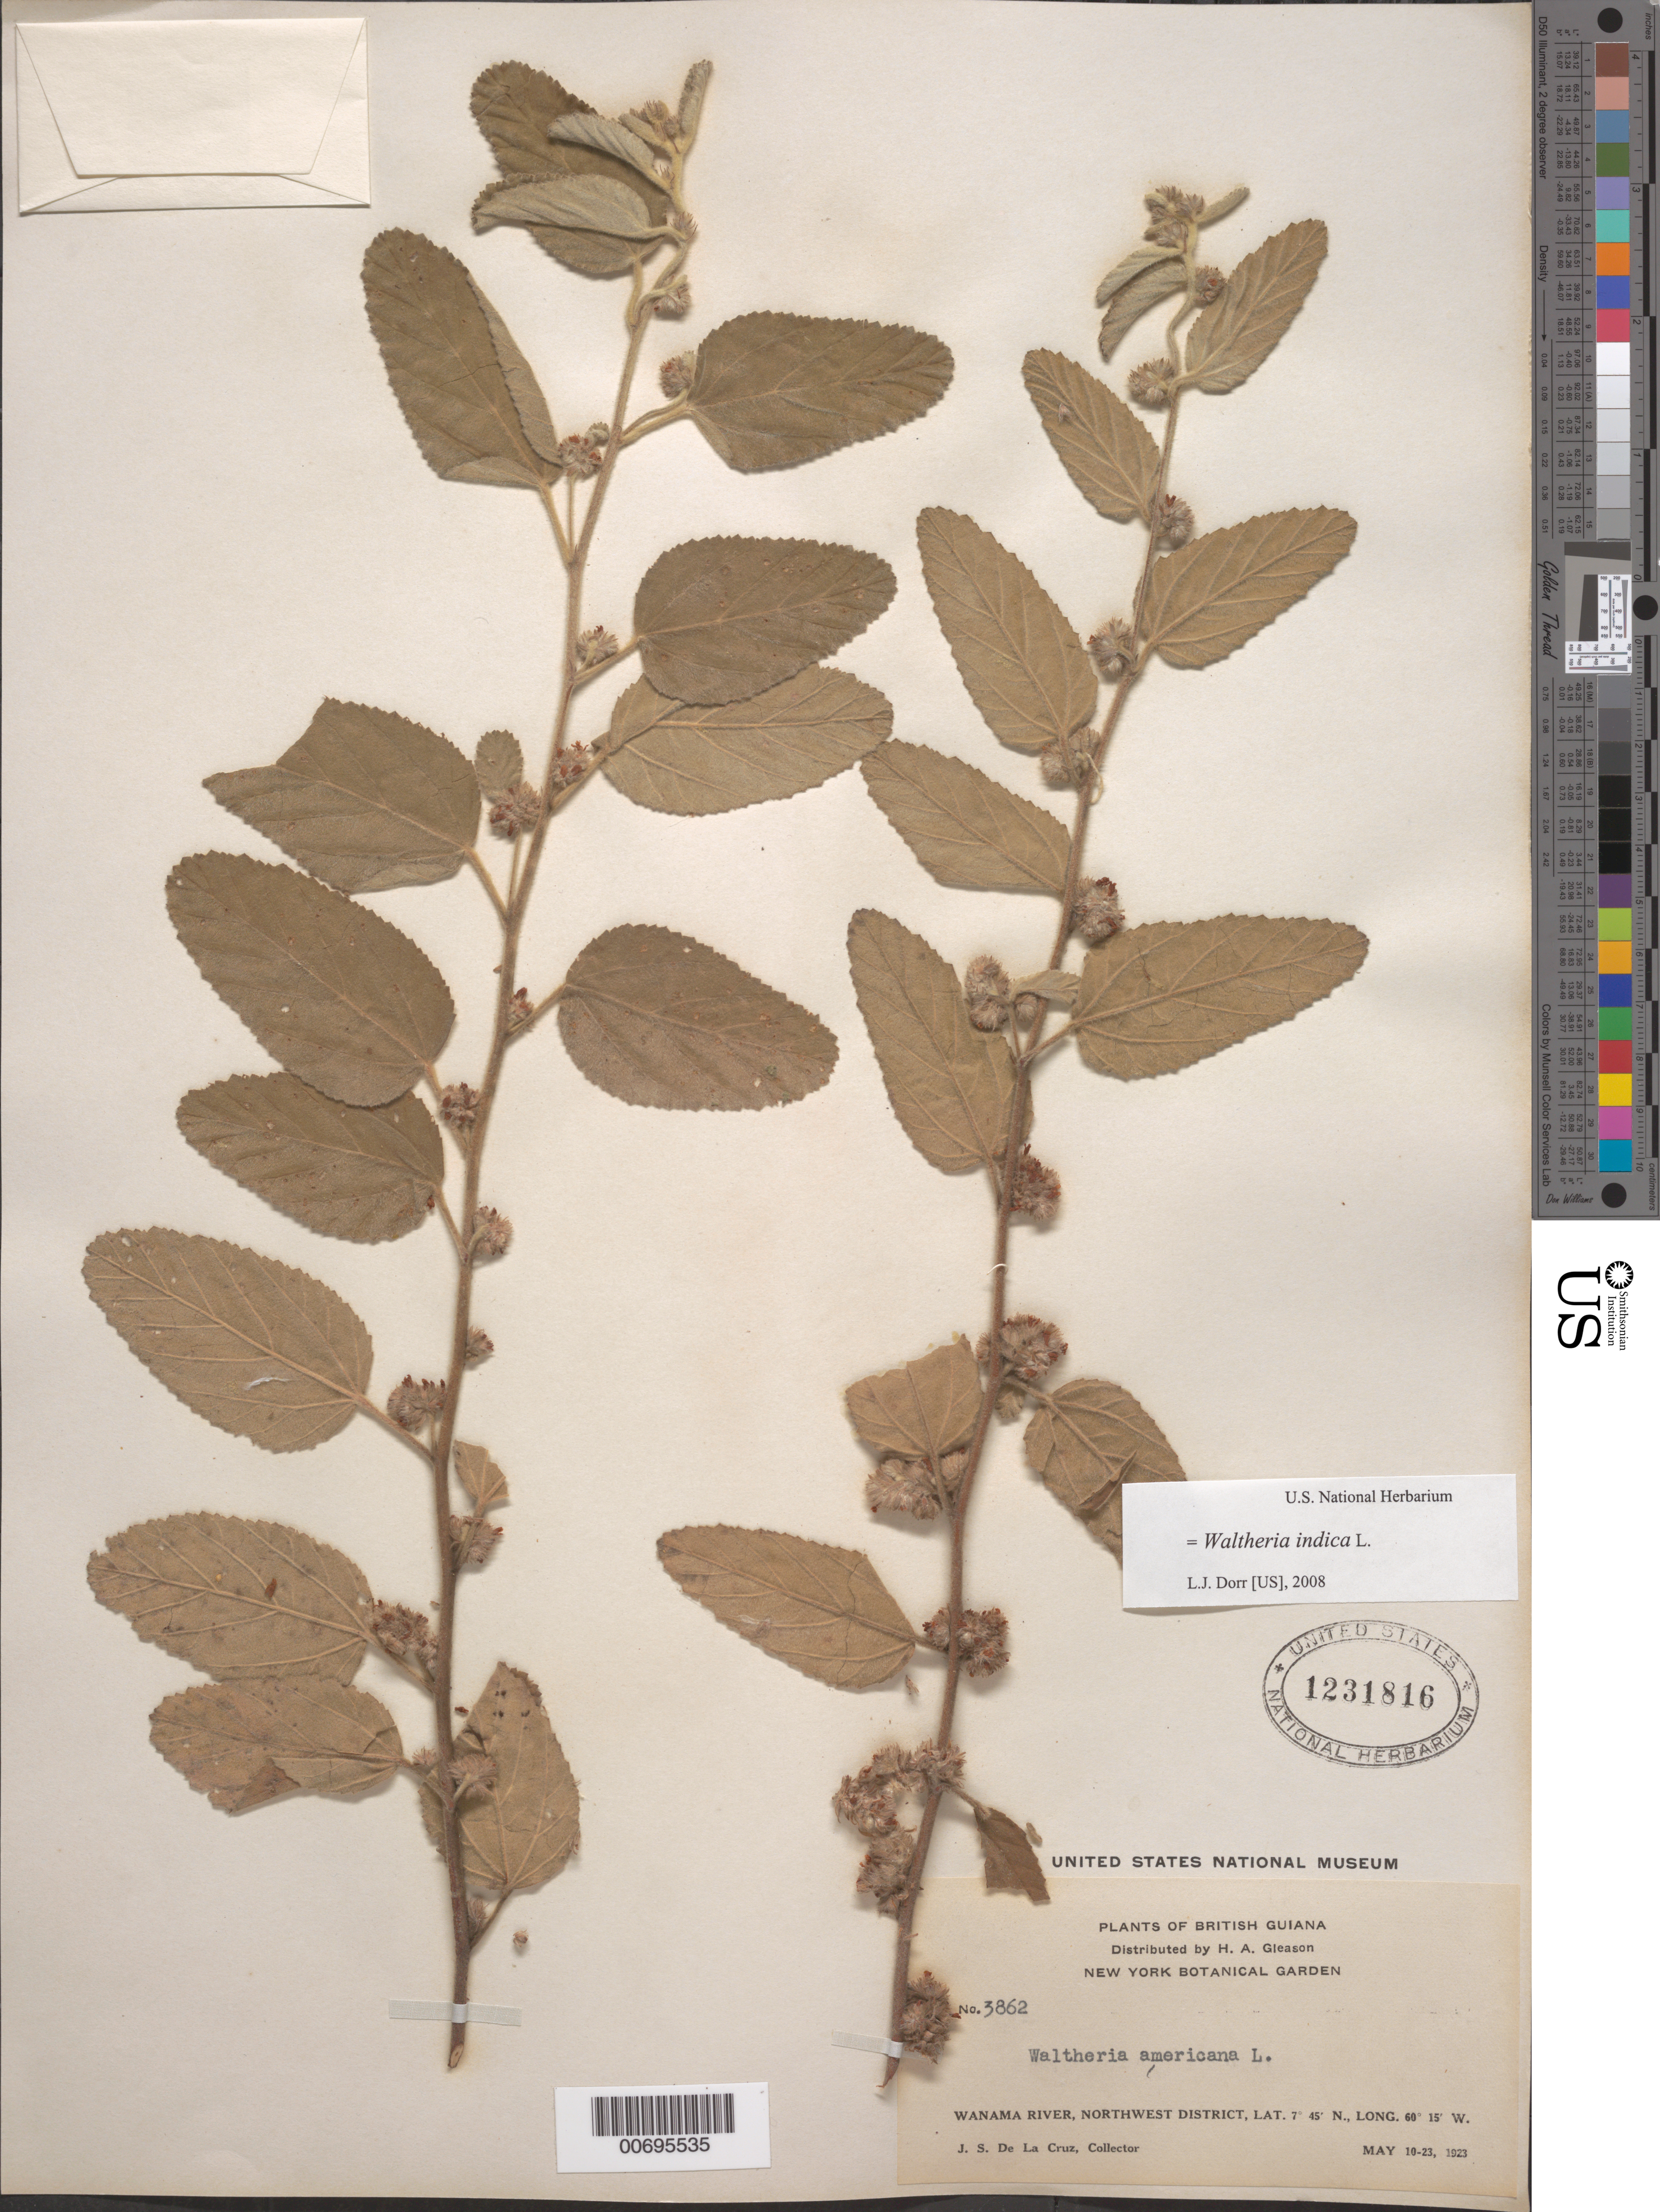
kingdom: Plantae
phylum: Tracheophyta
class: Magnoliopsida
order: Malvales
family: Malvaceae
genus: Waltheria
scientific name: Waltheria indica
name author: L.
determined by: Dorr, L. J., (BOT), Smithsonian Institution - National Museum of Natural History (UNITED STATES)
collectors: J. S. de la Cruz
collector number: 3862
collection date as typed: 10-May-23 to 23-May-23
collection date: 1923-05-10/1923-05-23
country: Guyana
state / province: Barima-Waini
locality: Wanama R., NW District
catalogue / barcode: US 1231816